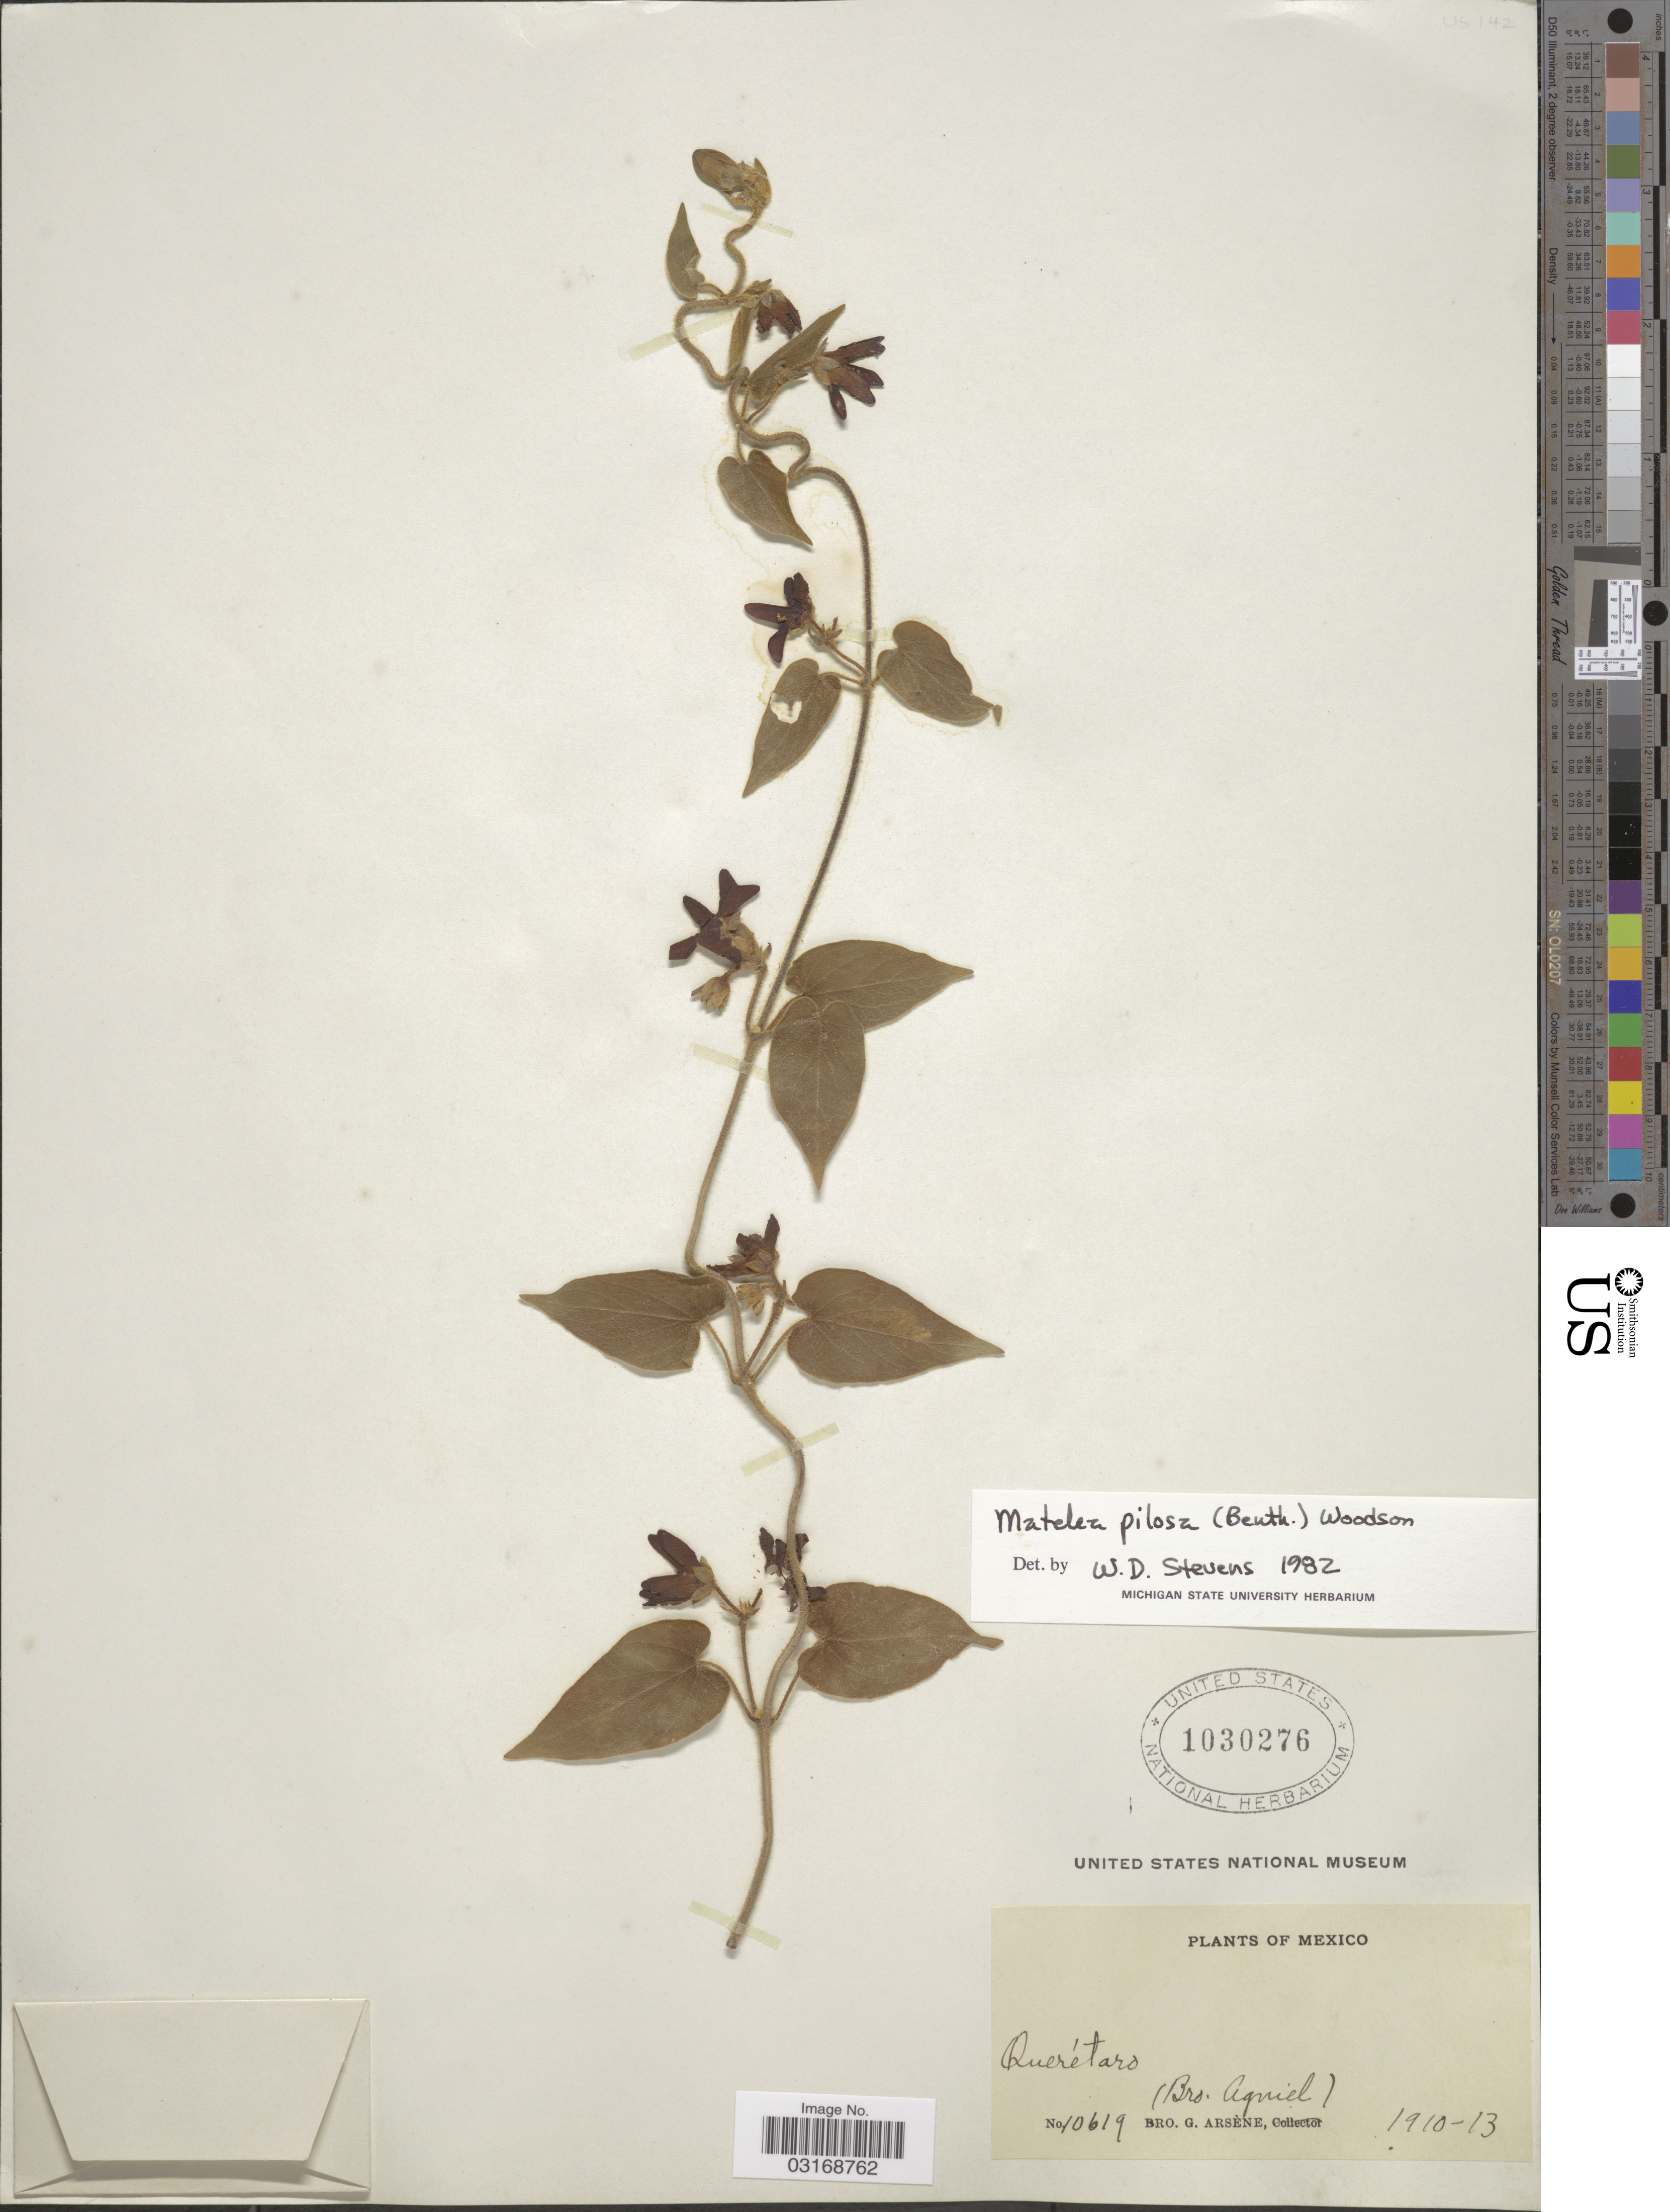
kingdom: Plantae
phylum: Tracheophyta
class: Magnoliopsida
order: Gentianales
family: Apocynaceae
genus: Matelea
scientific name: Matelea pilosa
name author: (Benth.) Woodson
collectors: Bro. G. Arsène & Bro. Agniel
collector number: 10619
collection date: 1910/1913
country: Mexico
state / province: Querétaro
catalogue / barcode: US 1030276